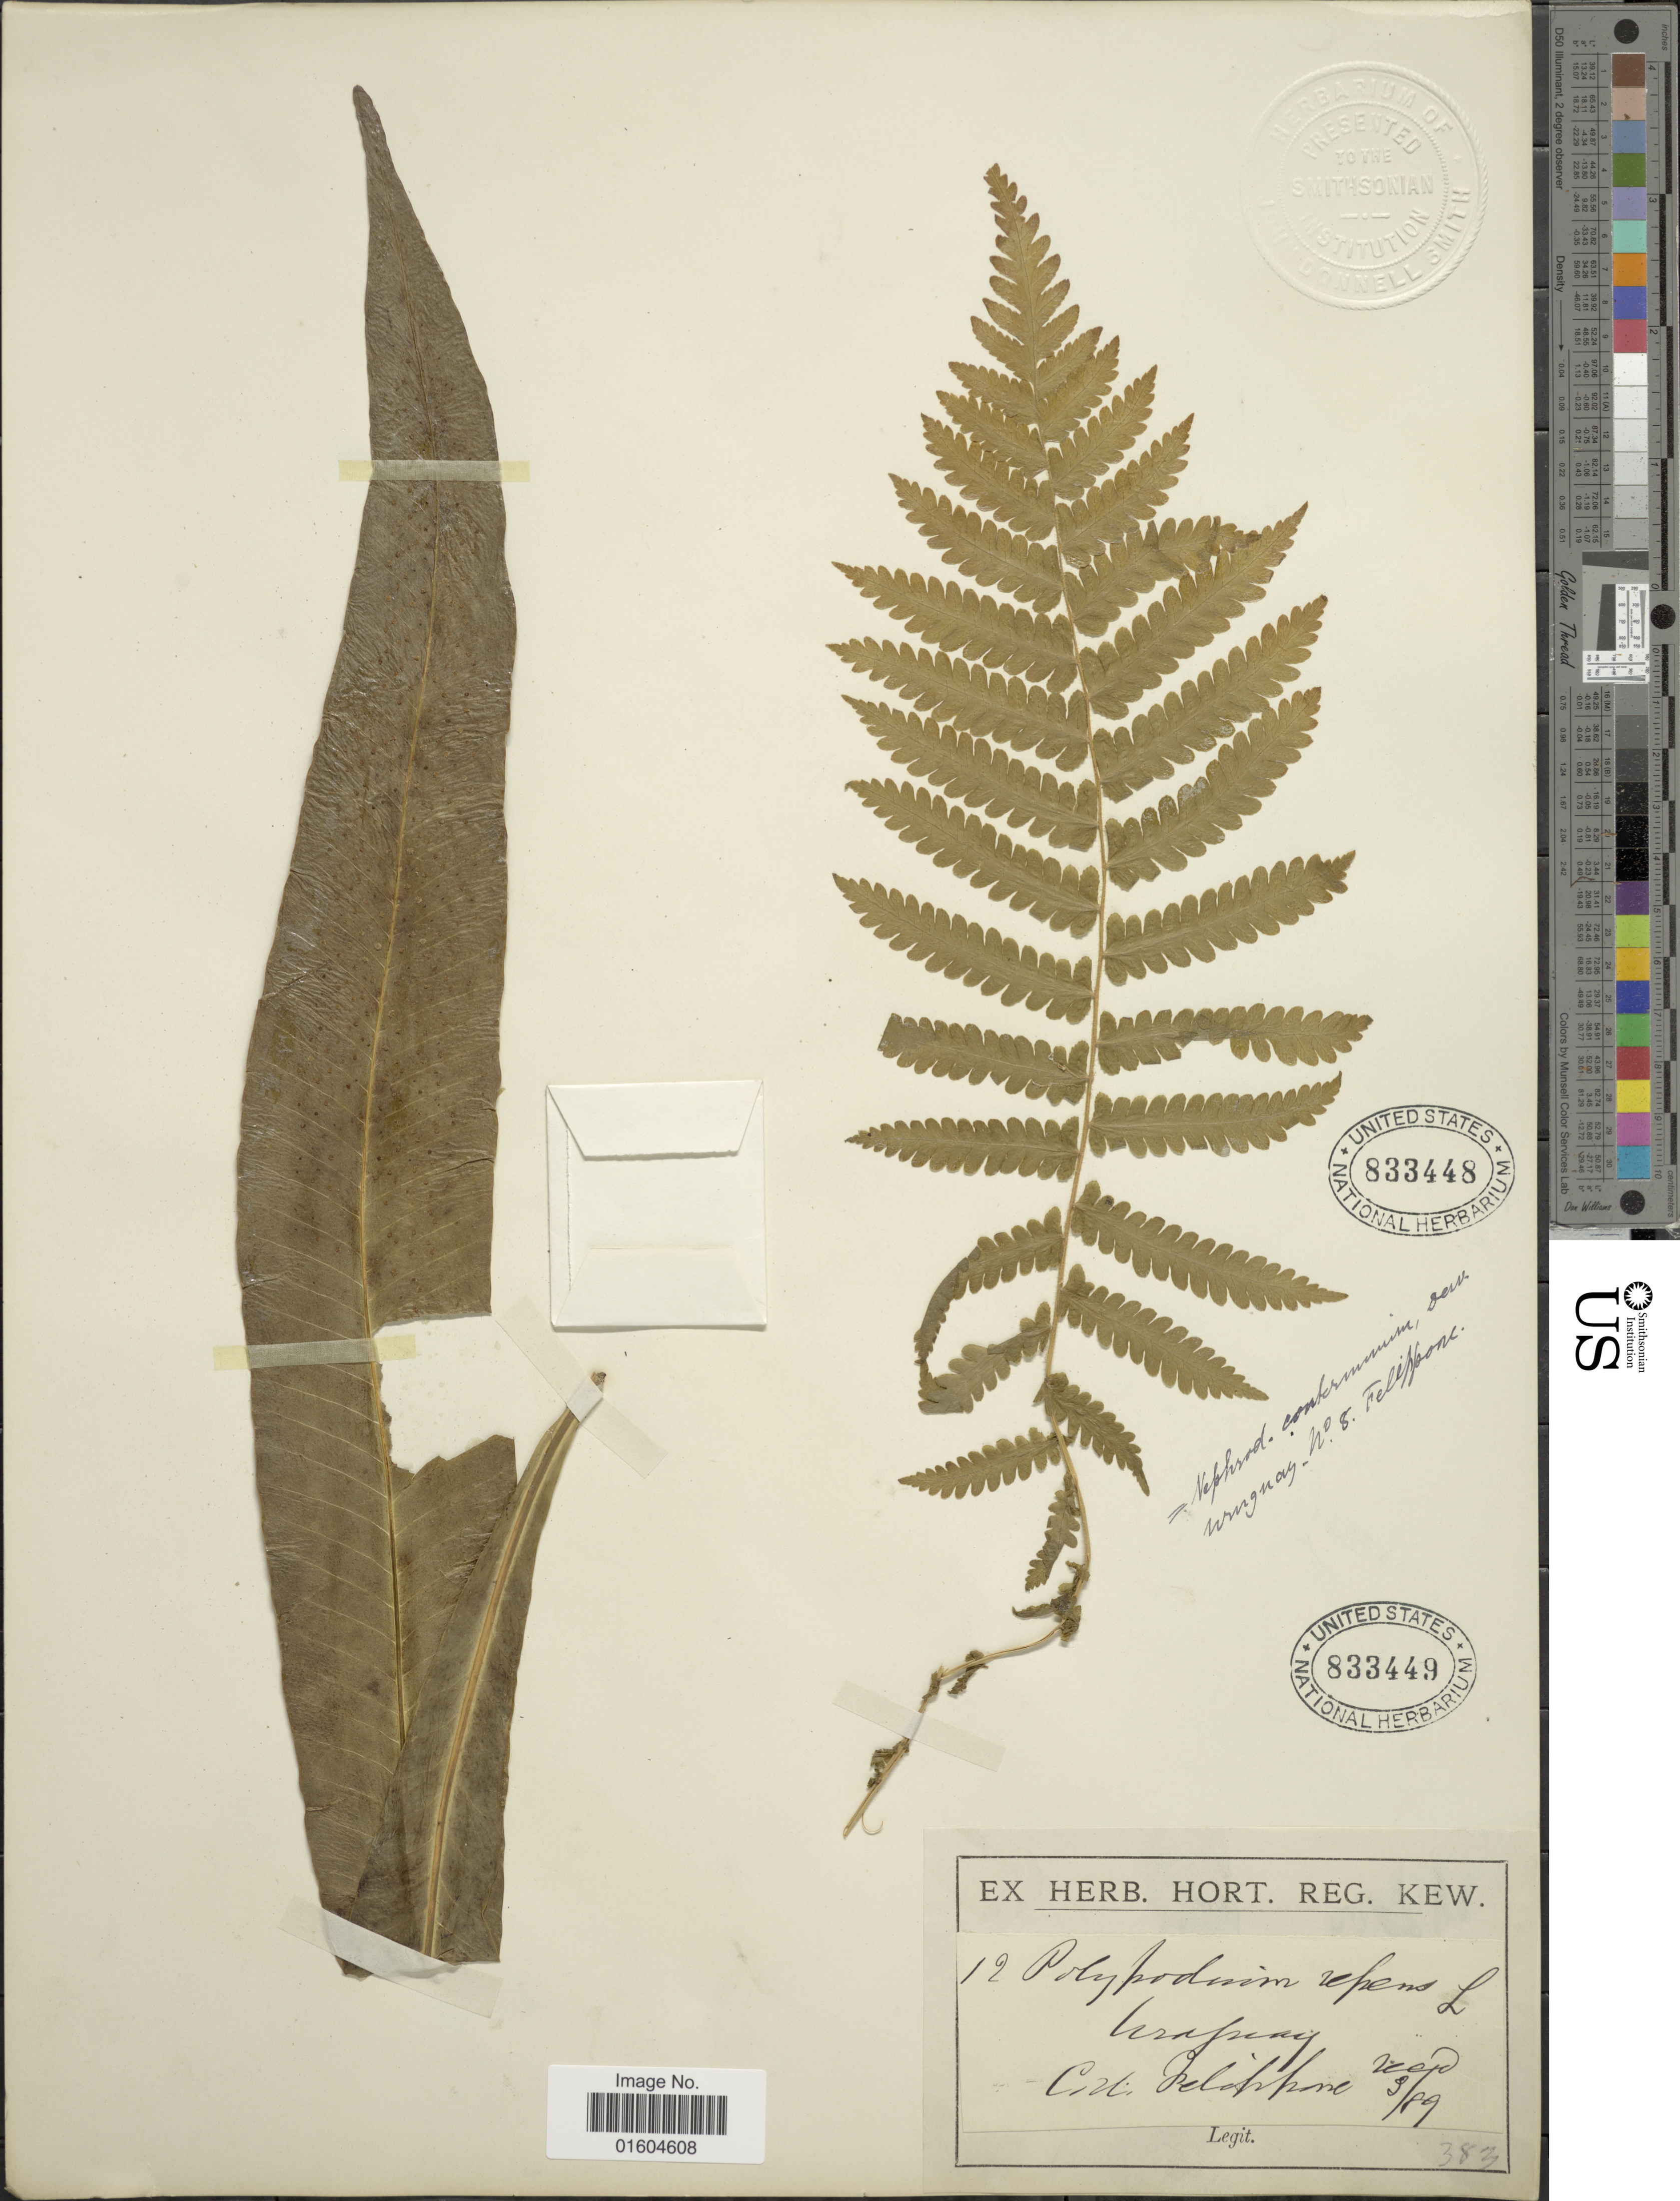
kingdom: Plantae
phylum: Tracheophyta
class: Polypodiopsida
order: Polypodiales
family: Polypodiaceae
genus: Campyloneurum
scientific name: Campyloneurum major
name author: (Hieron. ex Hicken) Lellinger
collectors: F. Felippone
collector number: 383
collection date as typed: Transcribed d/m/y: /9/89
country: Uruguay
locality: Uruguay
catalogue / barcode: US 833448-2